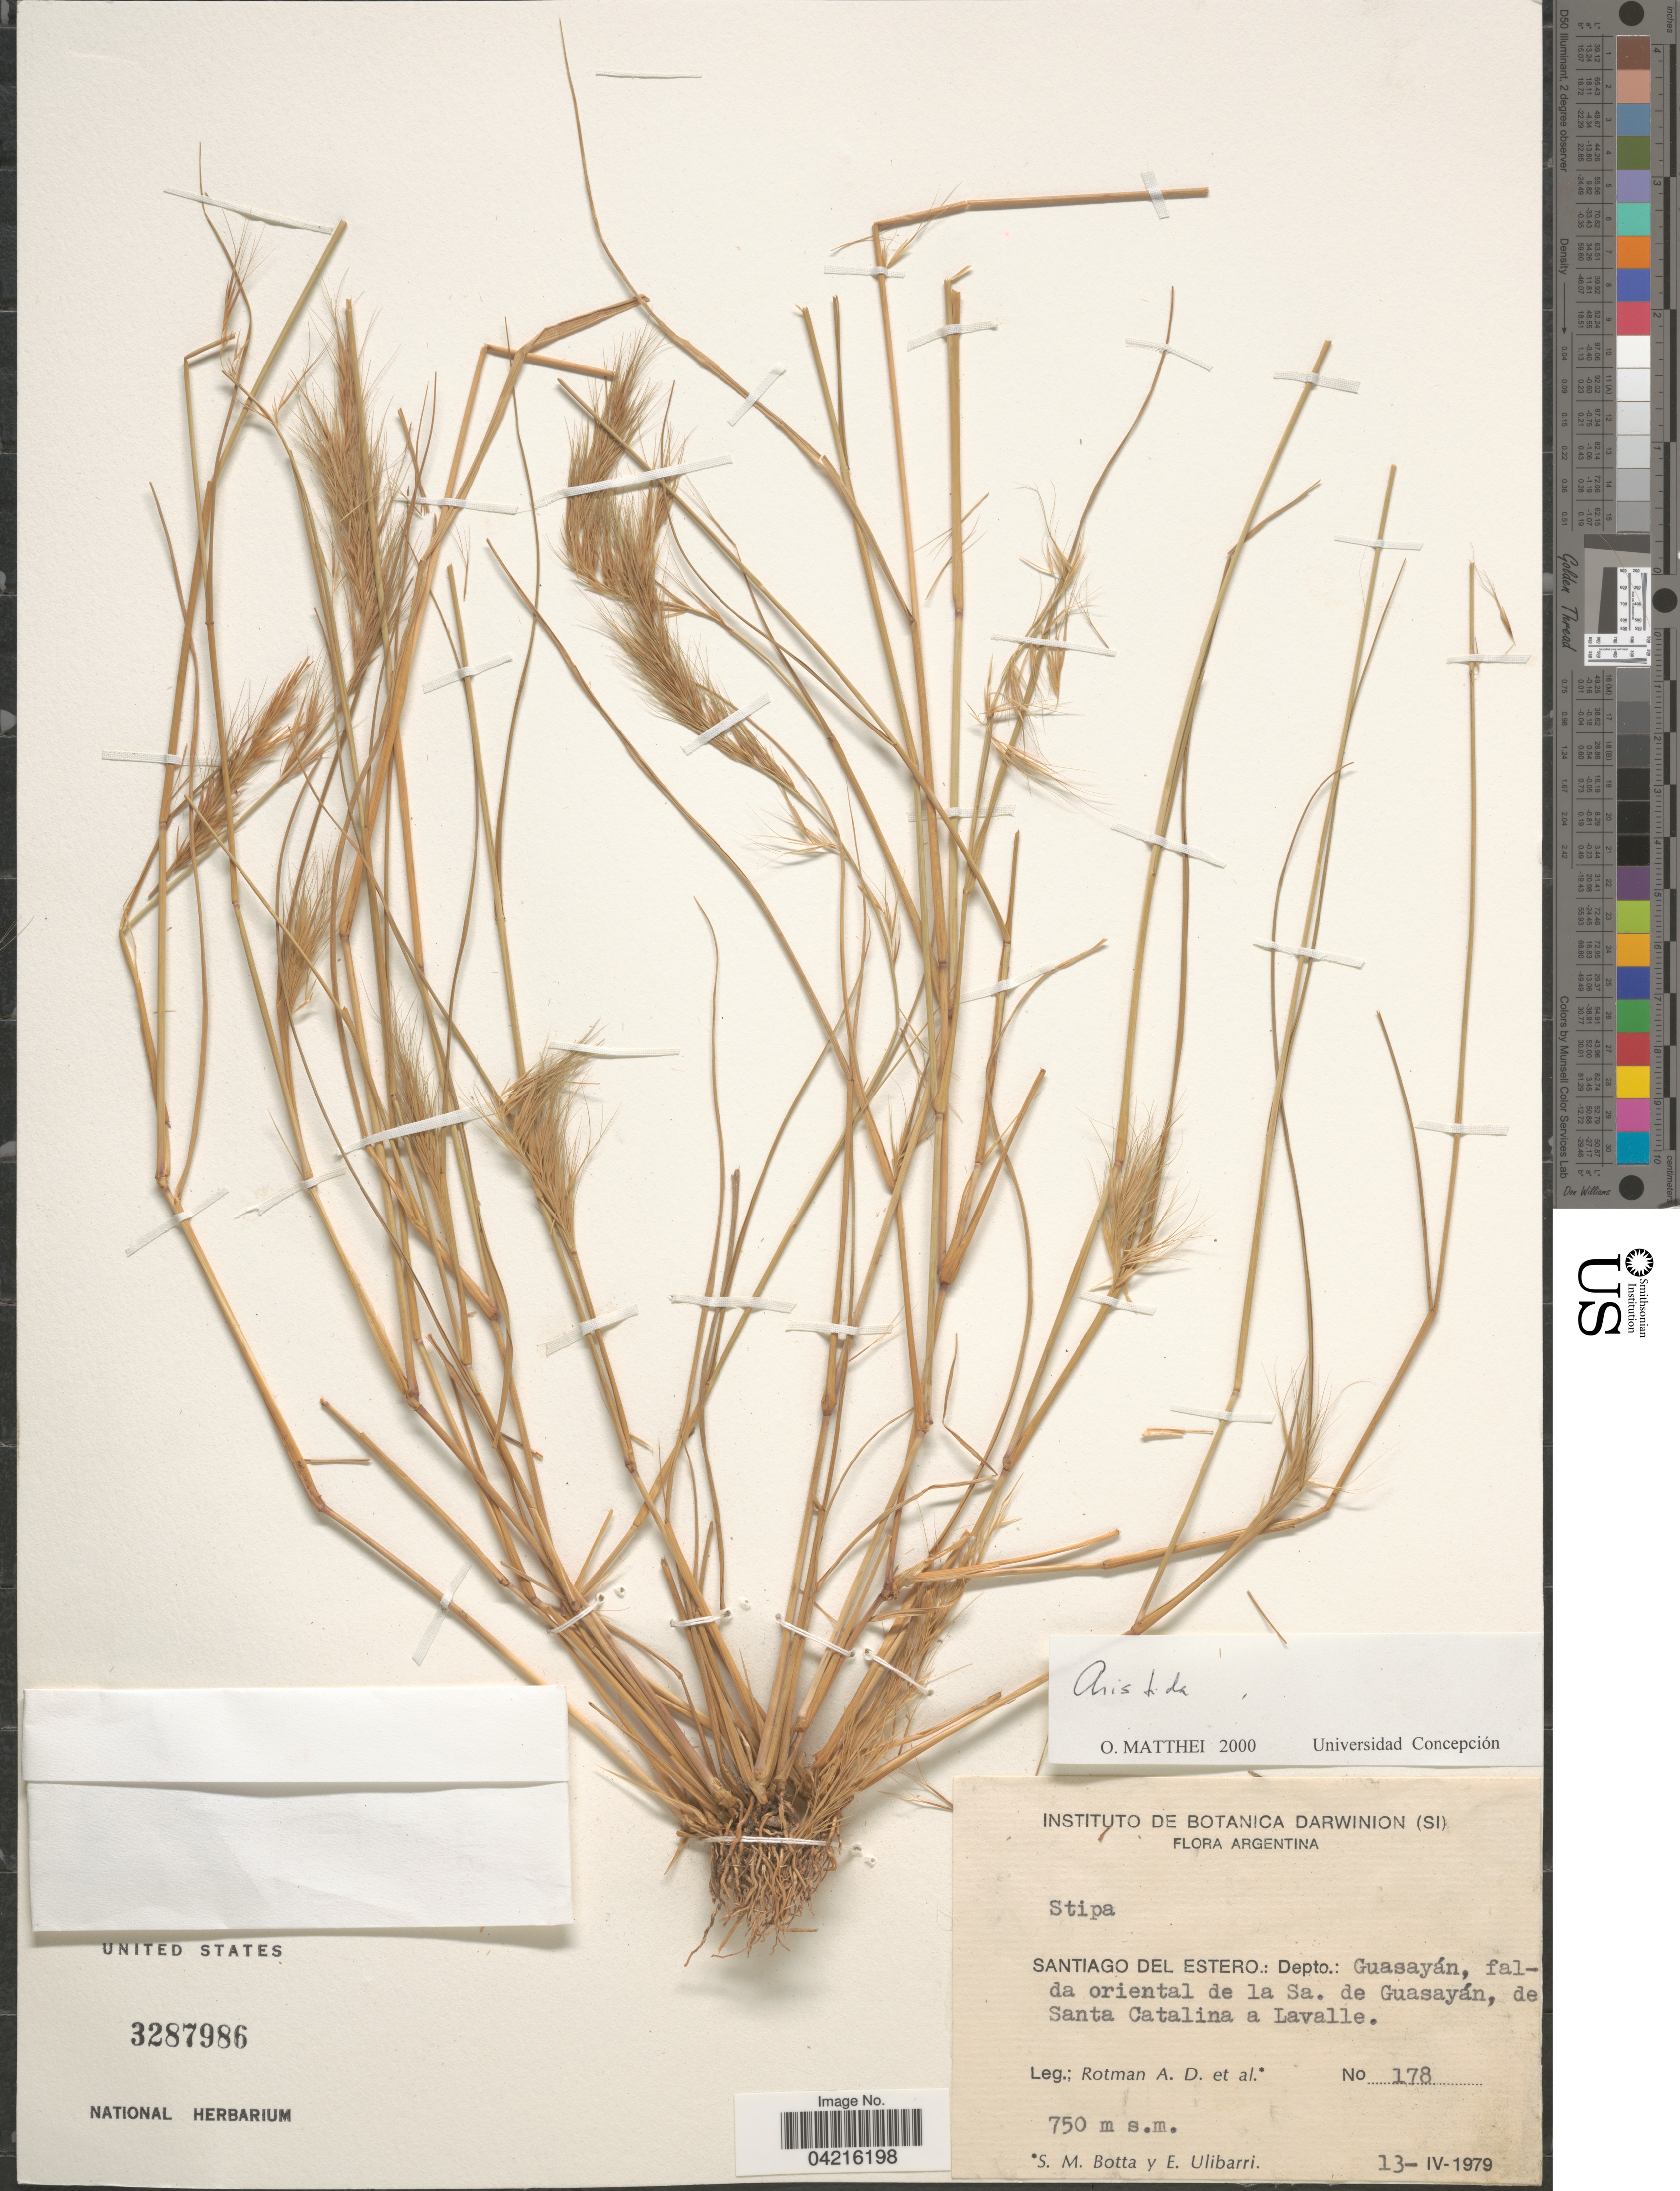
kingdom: Plantae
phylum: Tracheophyta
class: Liliopsida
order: Poales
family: Poaceae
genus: Aristida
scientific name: Aristida sp.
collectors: A. D. Rotman, S. Botta & E. Ulibarri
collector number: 178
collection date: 1979-04-13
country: Argentina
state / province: Santiago del Estero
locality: Depto.: Guasayán, falda oriental de la Sa. de Guasayán, de Santa Catalina a Lavalle.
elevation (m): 750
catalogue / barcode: US 3287986